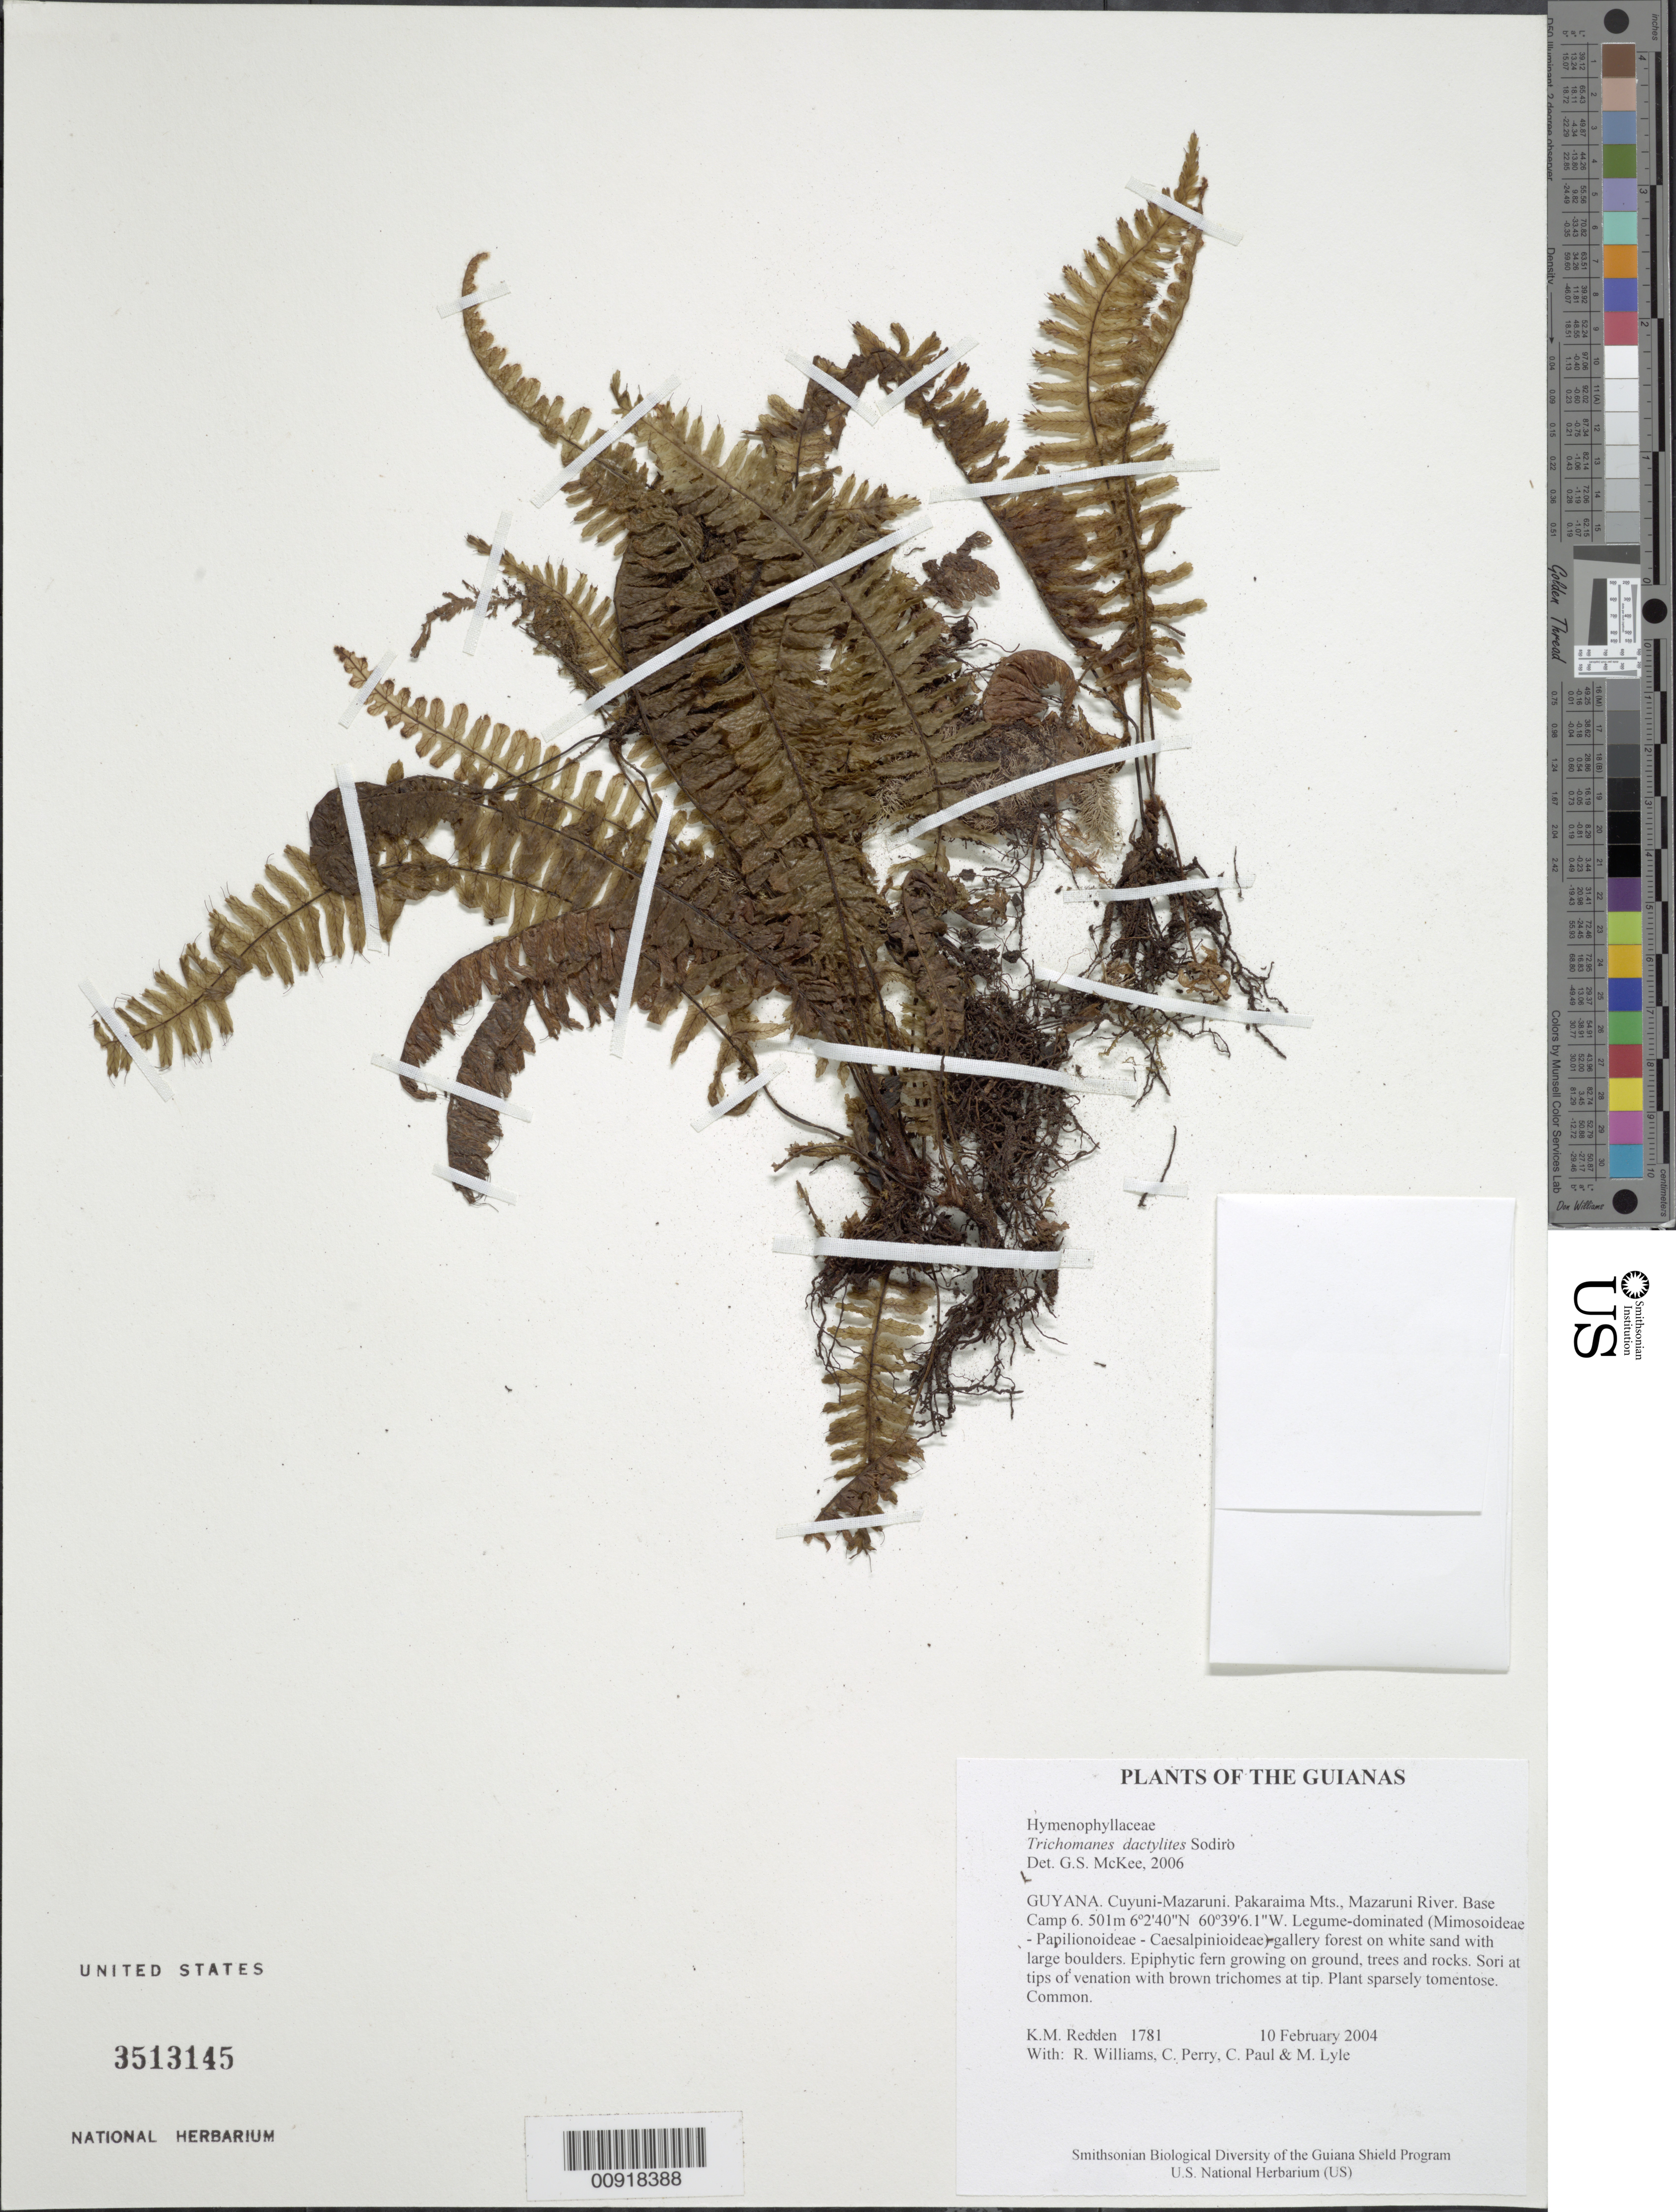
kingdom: Plantae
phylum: Tracheophyta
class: Polypodiopsida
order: Hymenophyllales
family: Hymenophyllaceae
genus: Trichomanes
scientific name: Trichomanes dactylites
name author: Sodiro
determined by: McKee, G. S., (US), NMNH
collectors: K. M. Redden, R. Williams, C. Perry, C. Paul & M. Lyle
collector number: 1781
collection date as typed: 10 February 2004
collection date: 2004-02-10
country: Guyana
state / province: Cuyuni-Mazaruni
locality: Pakaraima Mts., Mazaruni River. Base Camp 6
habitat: Legume-dominated (Mimosoideae - Papilionoideae - Caesalpinioideae) gallery forest on white sand with large boulders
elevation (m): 501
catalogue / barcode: US 3513145